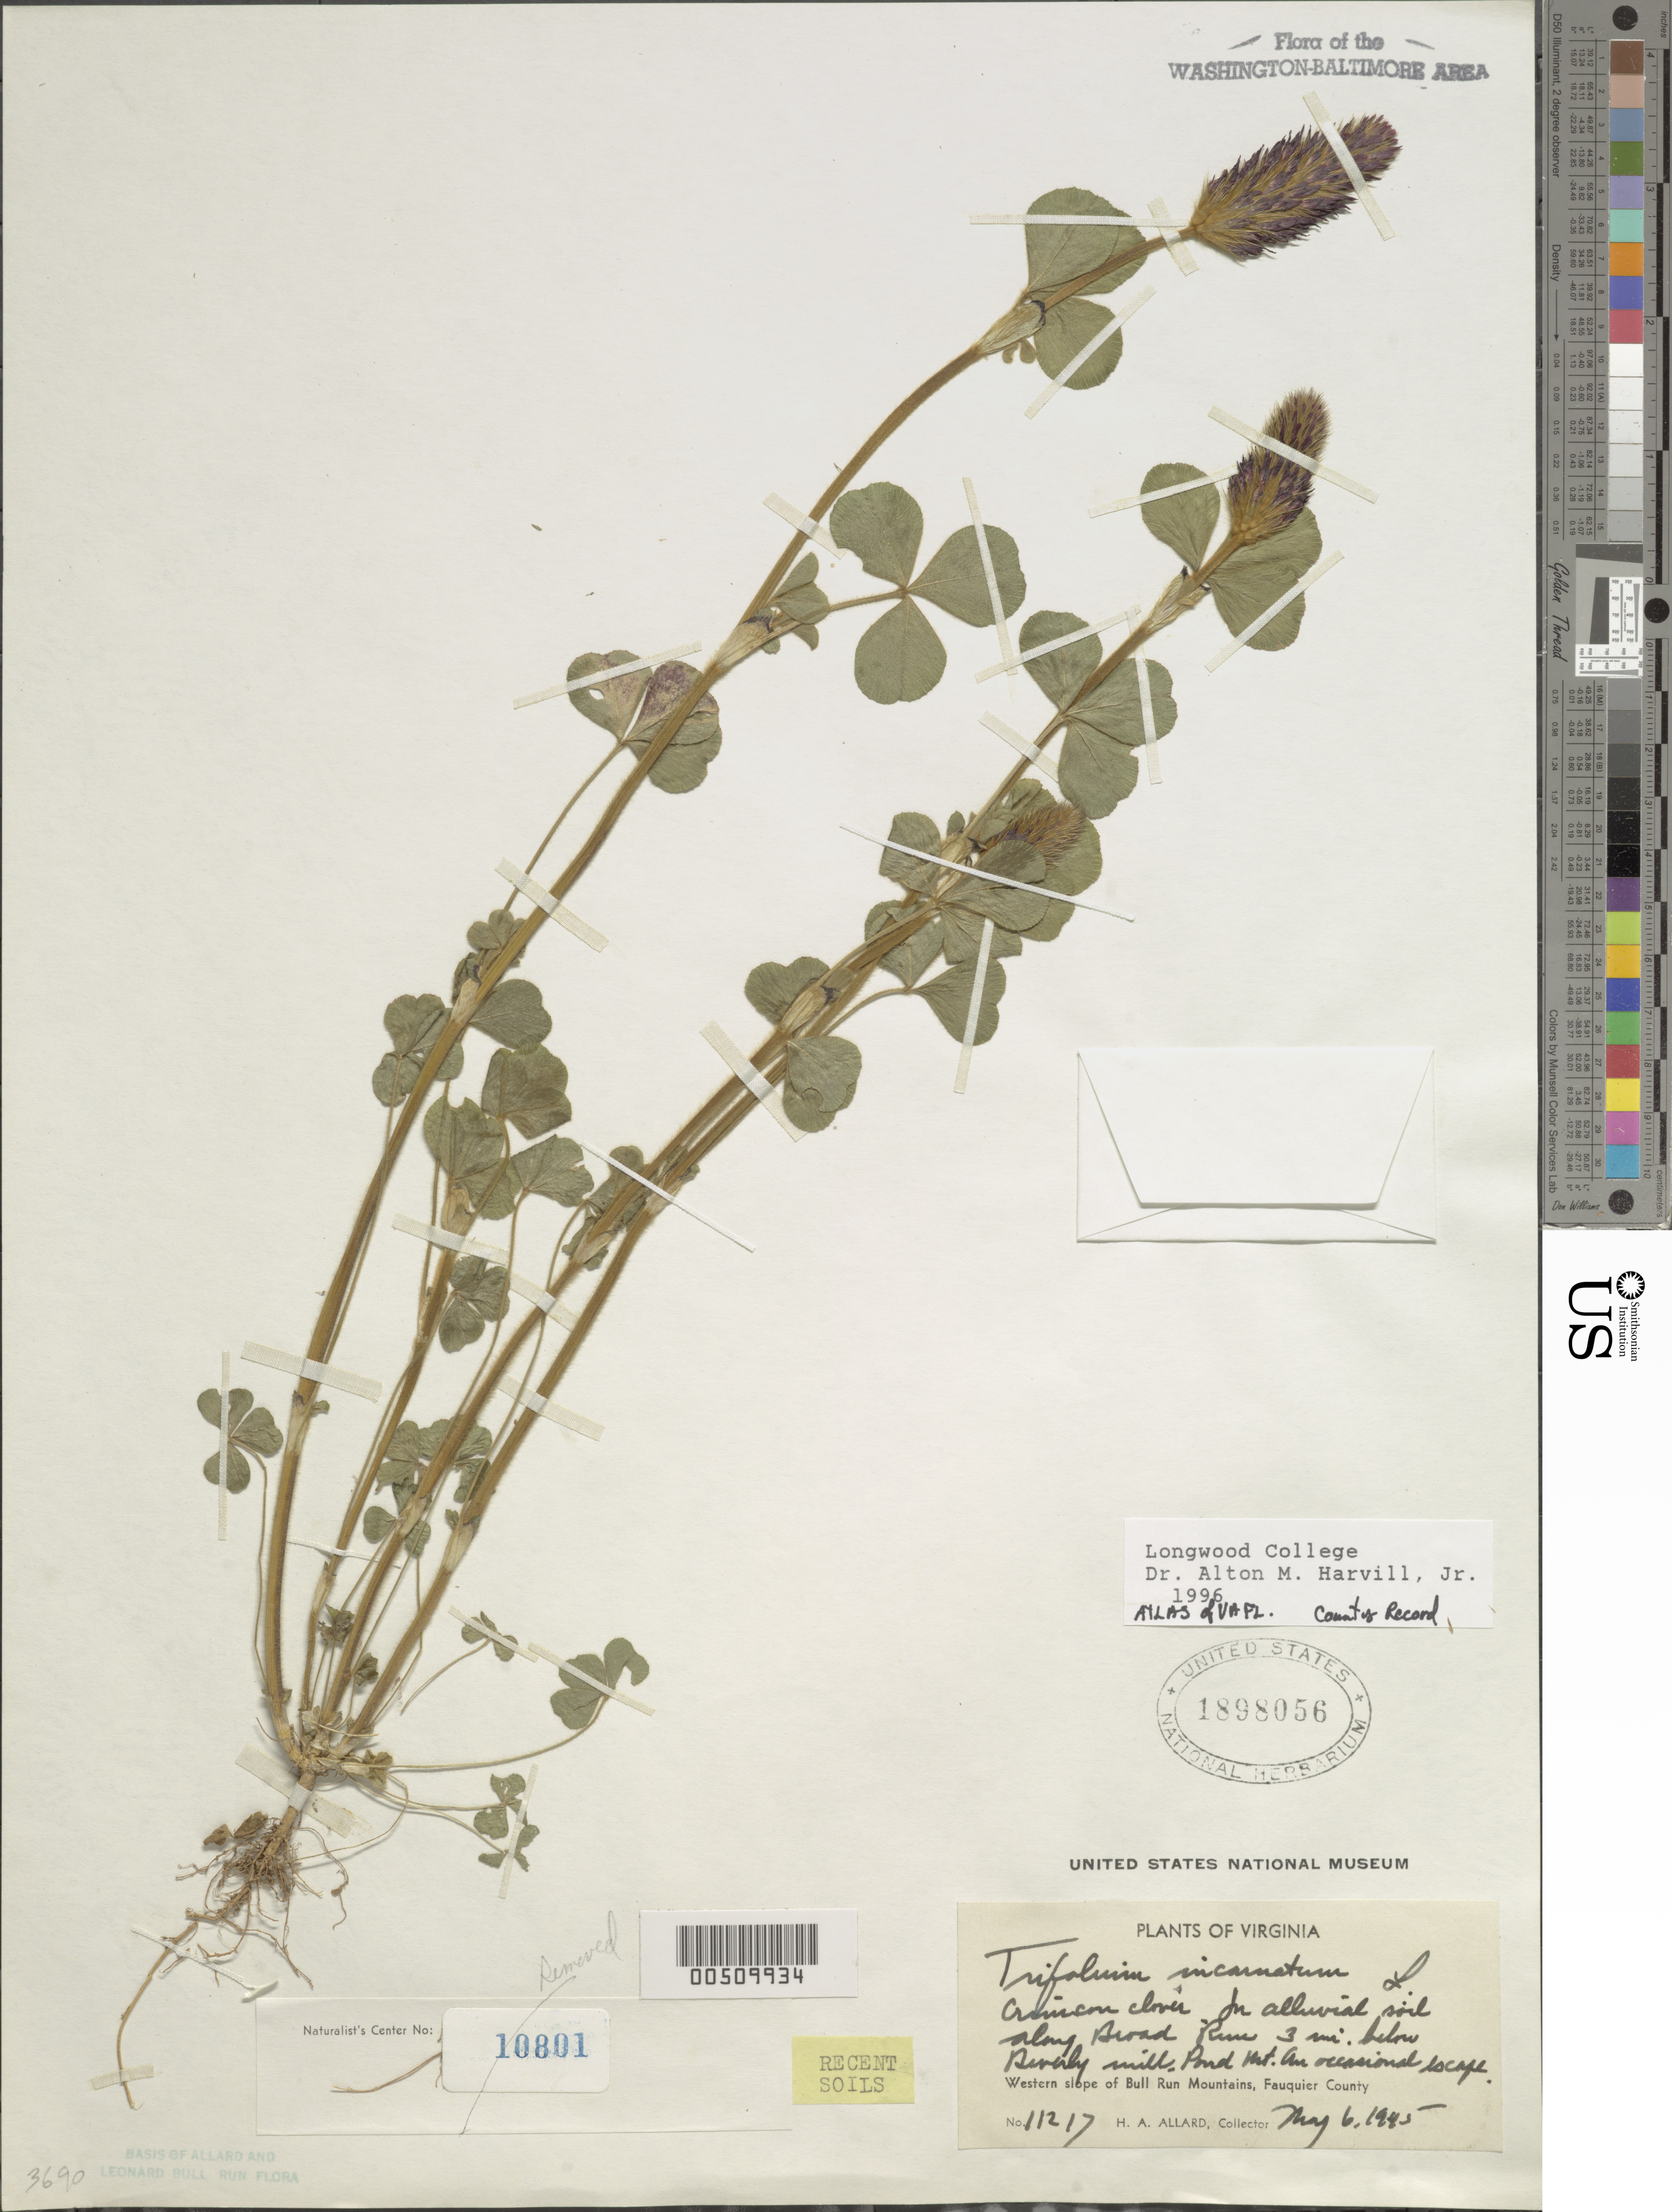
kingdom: Plantae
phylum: Tracheophyta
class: Magnoliopsida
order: Fabales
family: Fabaceae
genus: Trifolium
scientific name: Trifolium incarnatum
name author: L.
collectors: H. A. Allard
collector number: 11217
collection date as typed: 06 May 1945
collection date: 1945-05-06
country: United States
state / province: Virginia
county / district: Fauquier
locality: Broad Run 3 mi. below Beverley Mill, Pond Mt. area, W slope of Bull Run Mts. Bull Run Mts.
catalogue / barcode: US 1898056